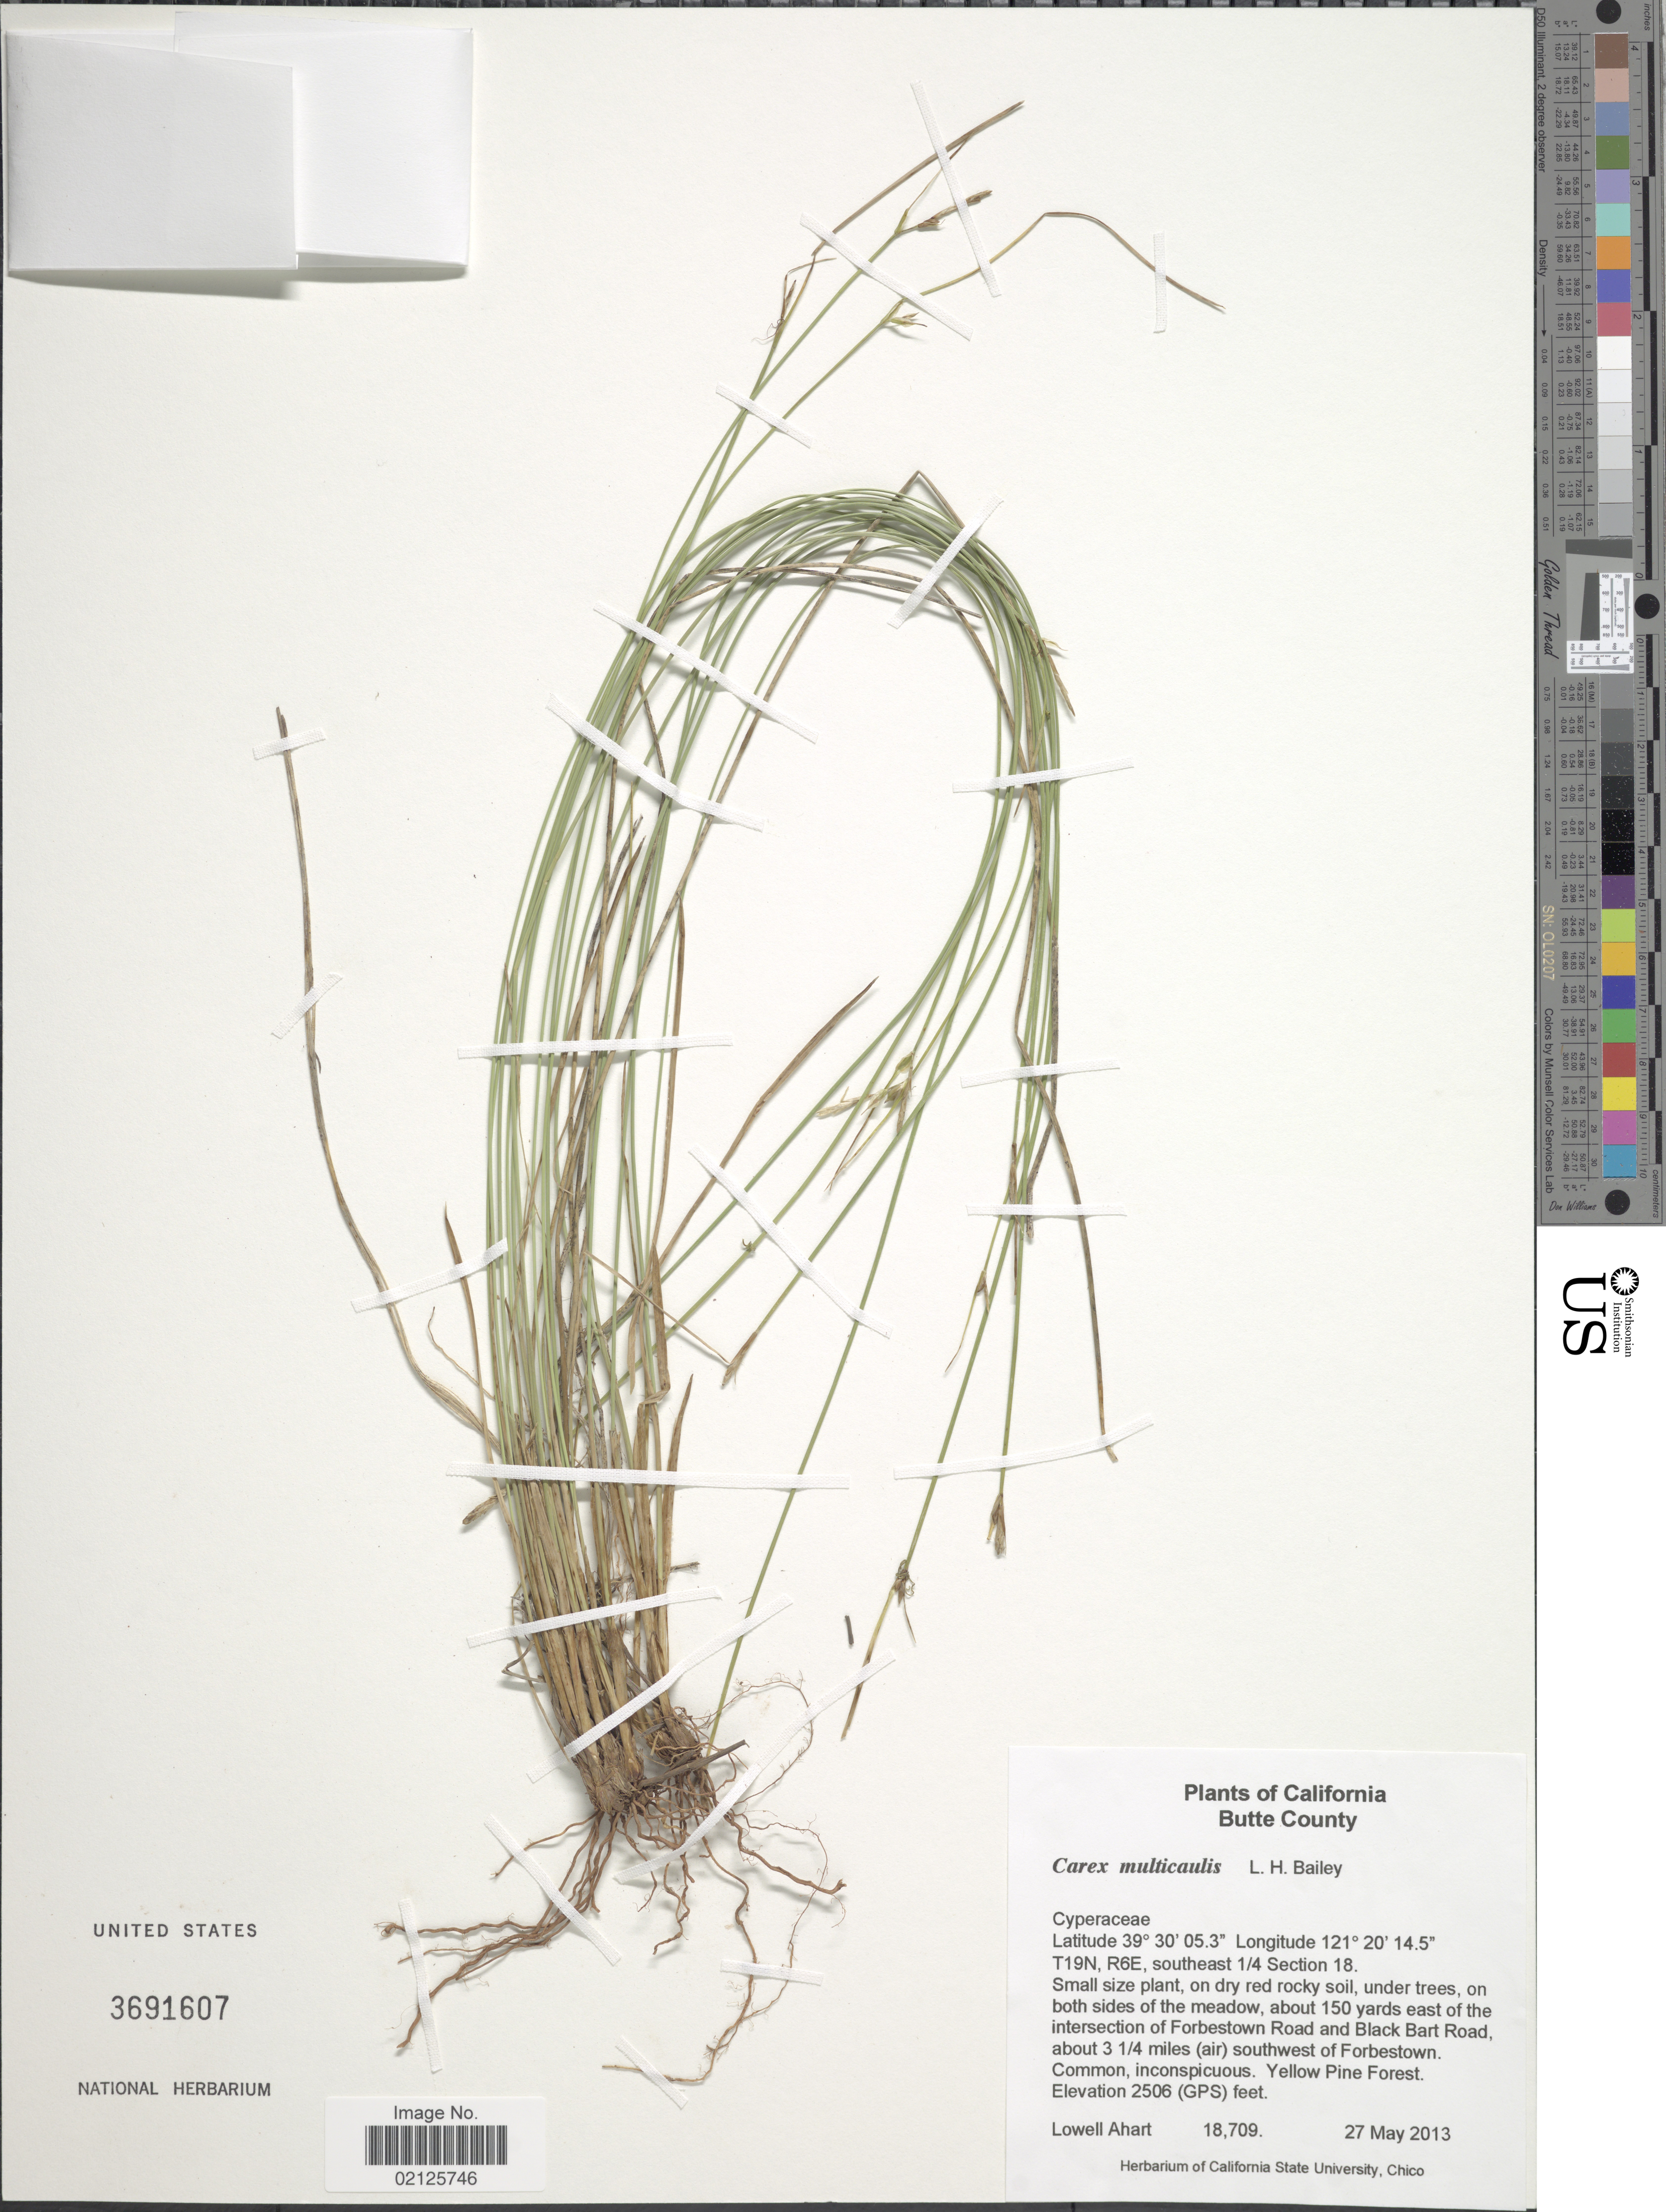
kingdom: Plantae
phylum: Tracheophyta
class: Liliopsida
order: Poales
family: Cyperaceae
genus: Carex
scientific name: Carex multicaulis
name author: L.H. Bailey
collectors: L. Ahart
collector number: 18709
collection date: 2013-05-27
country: United States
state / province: California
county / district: Butte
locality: Butte County, T19N, R6E, southeast ¼ Section 18. Small size plant, on dry red rocky soil, under trees, on both sides of the meadow, about 150 yards east of the intersection of Forbestown Road and Black Bart Road, about 3 ¼ miles (air) southwest of Forbestown. Yellow Pine Forest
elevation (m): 764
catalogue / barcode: US 3691607